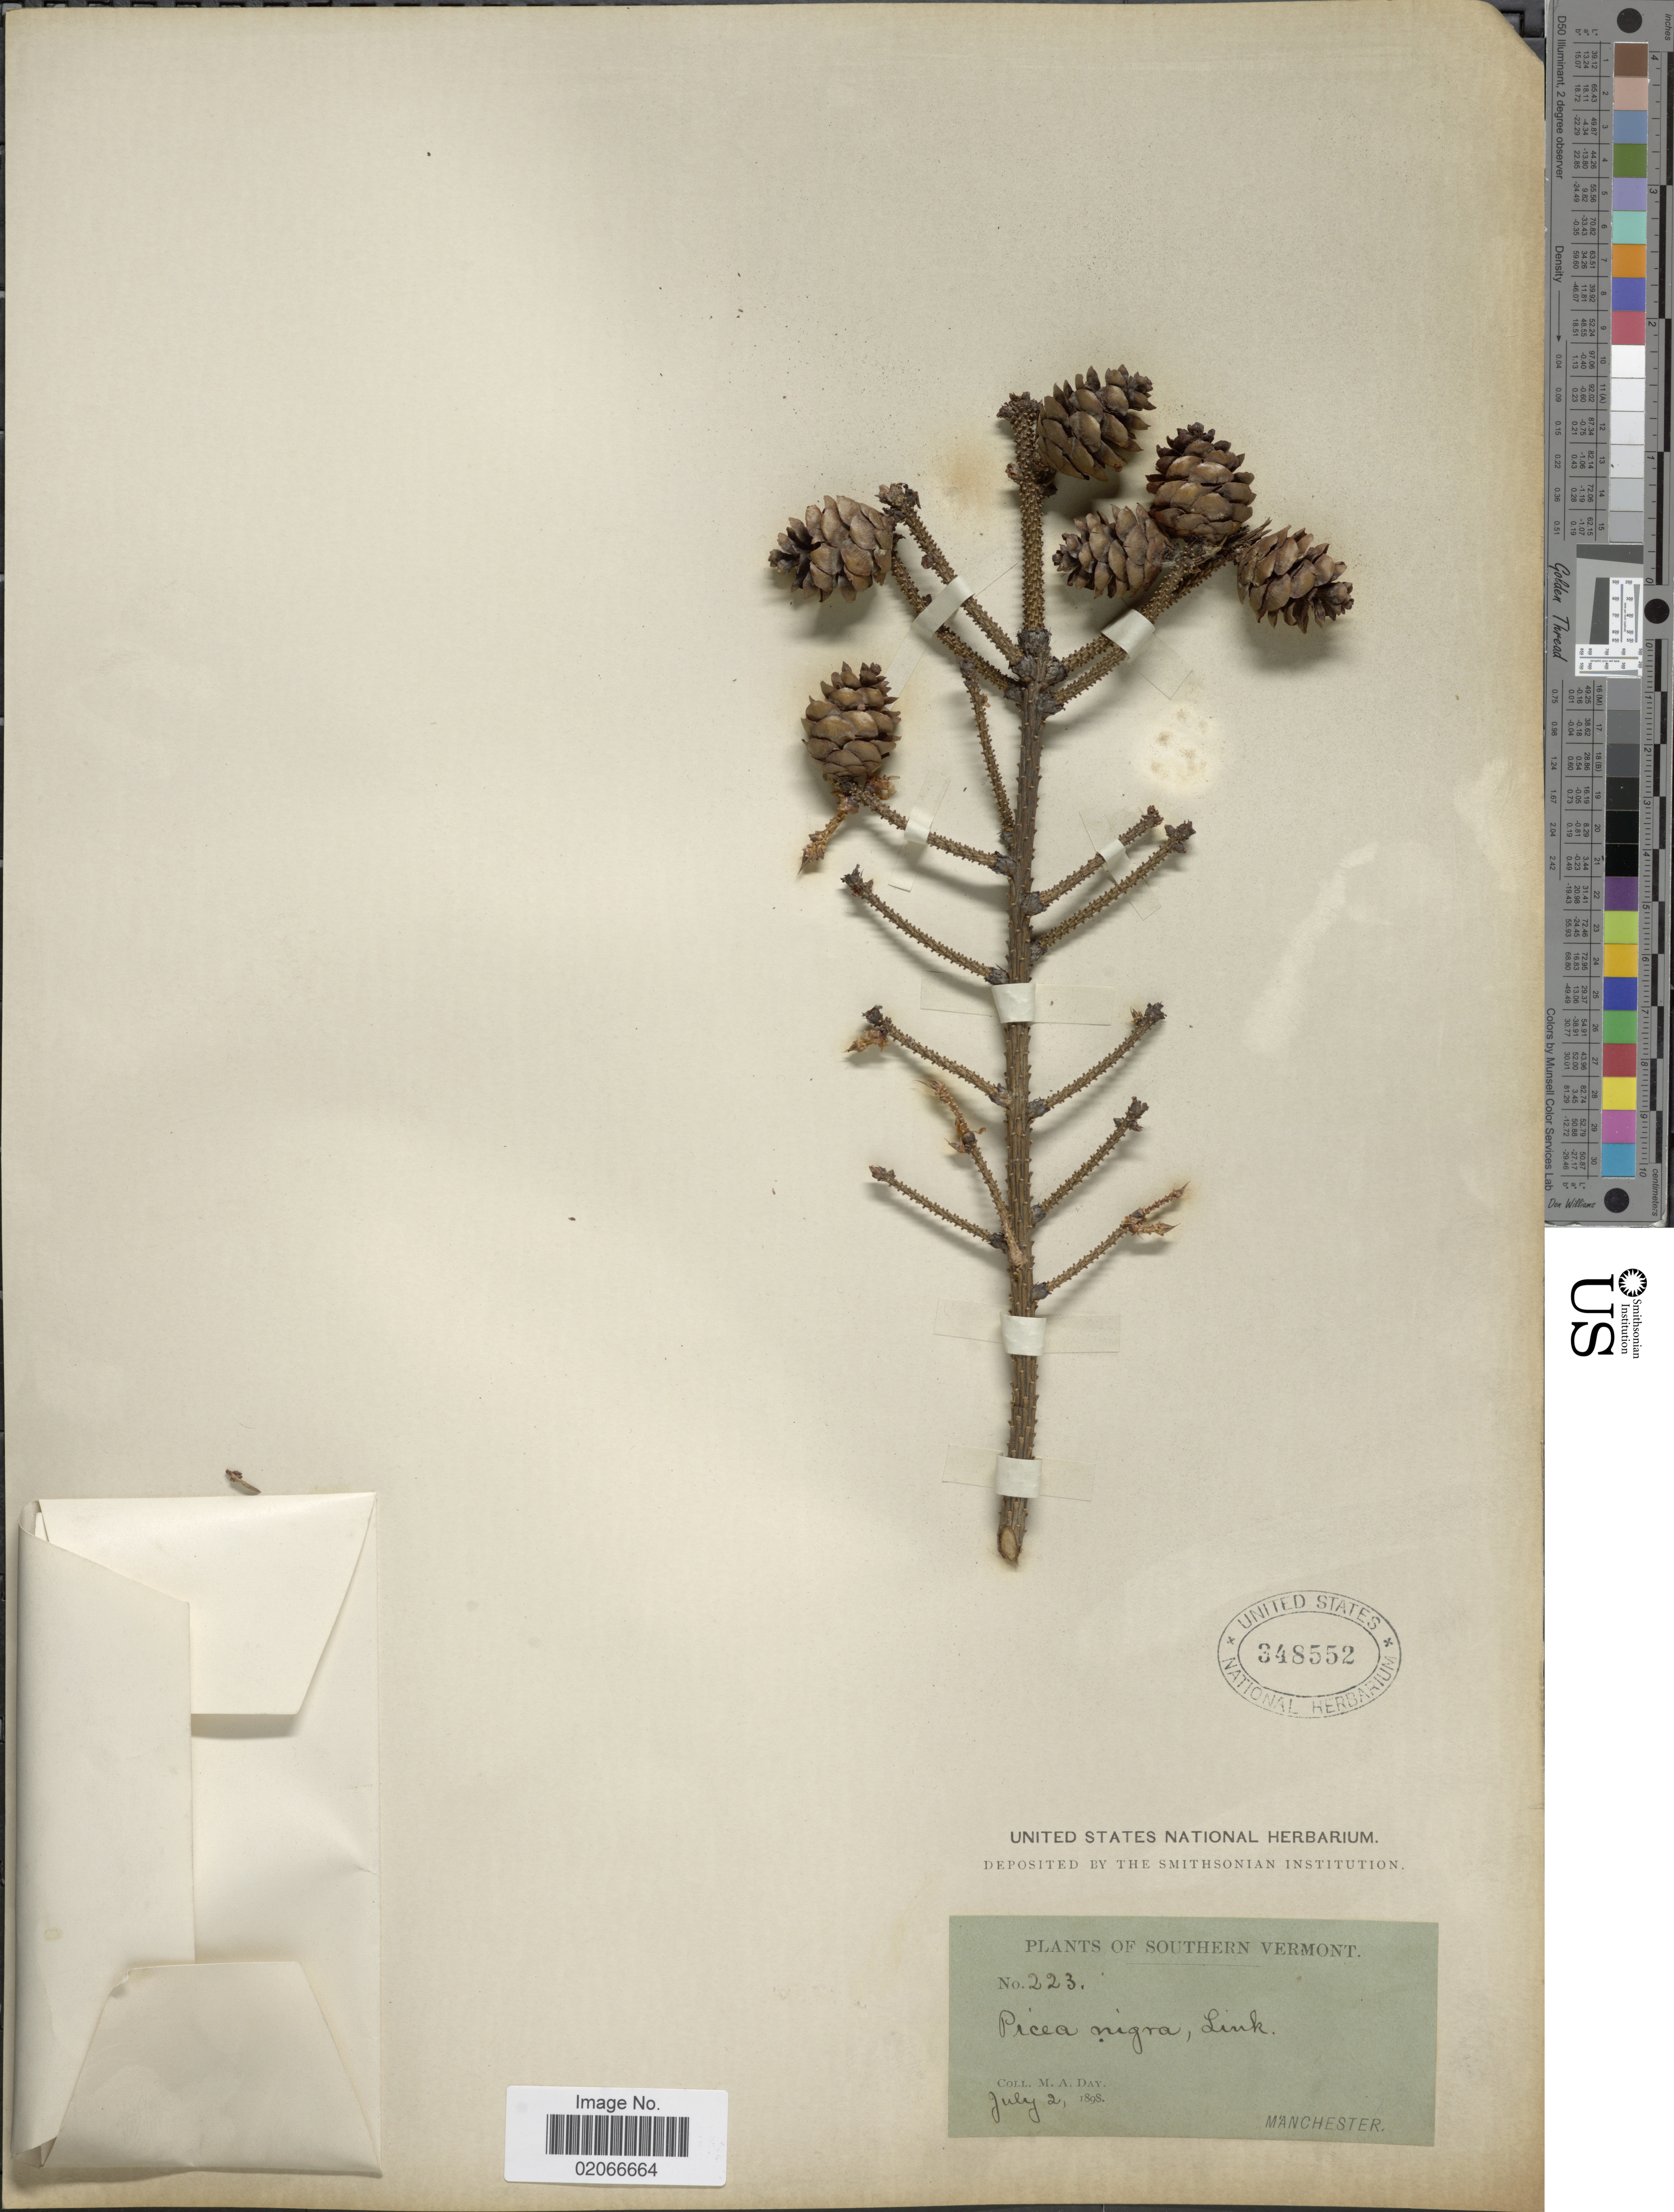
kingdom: Plantae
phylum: Tracheophyta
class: Pinopsida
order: Pinales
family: Pinaceae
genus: Picea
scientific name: Picea mariana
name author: (Mill.) Britton, Stearns & Poggenb.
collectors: M. Day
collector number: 223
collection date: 1898-07-02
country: United States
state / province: Vermont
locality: Southern Vermont, Manchester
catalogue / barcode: US 348552